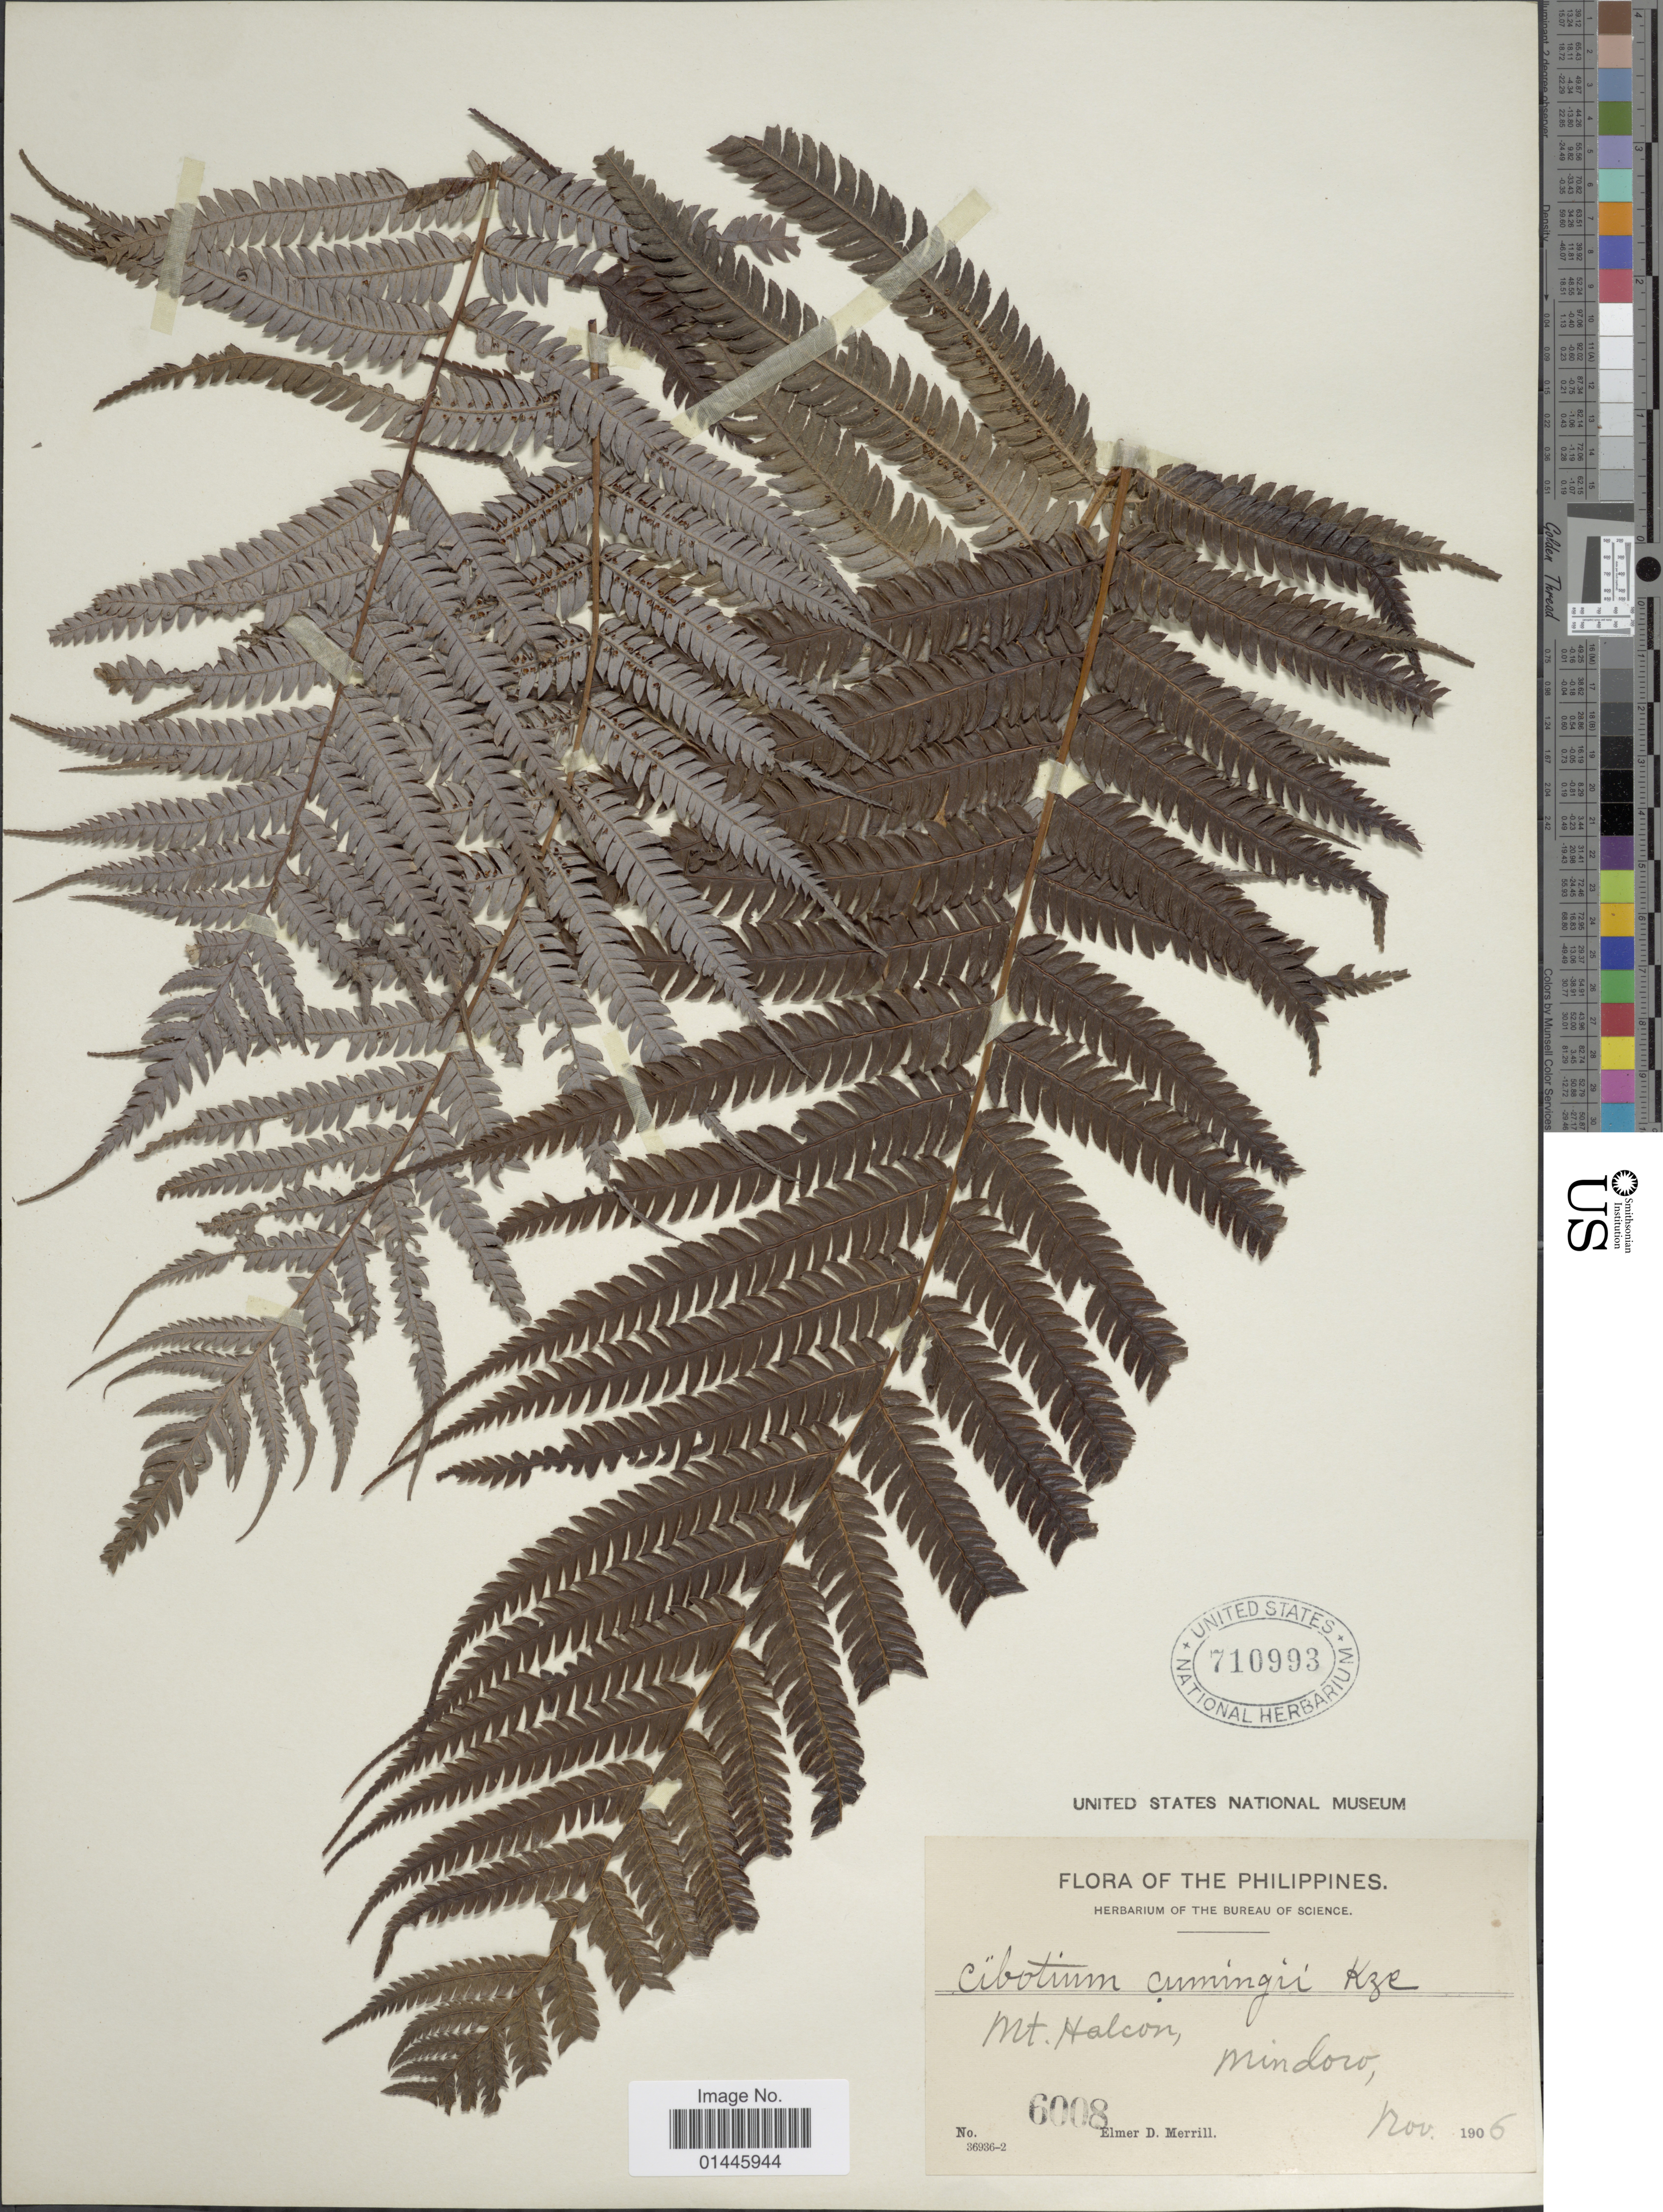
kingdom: Plantae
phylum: Tracheophyta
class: Polypodiopsida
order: Cyatheales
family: Cibotiaceae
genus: Cibotium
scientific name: Cibotium barometz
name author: (L.) J. Sm.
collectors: E. D. Merrill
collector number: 6008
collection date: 1906-11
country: Philippines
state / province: Mimaropa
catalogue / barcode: US 710993